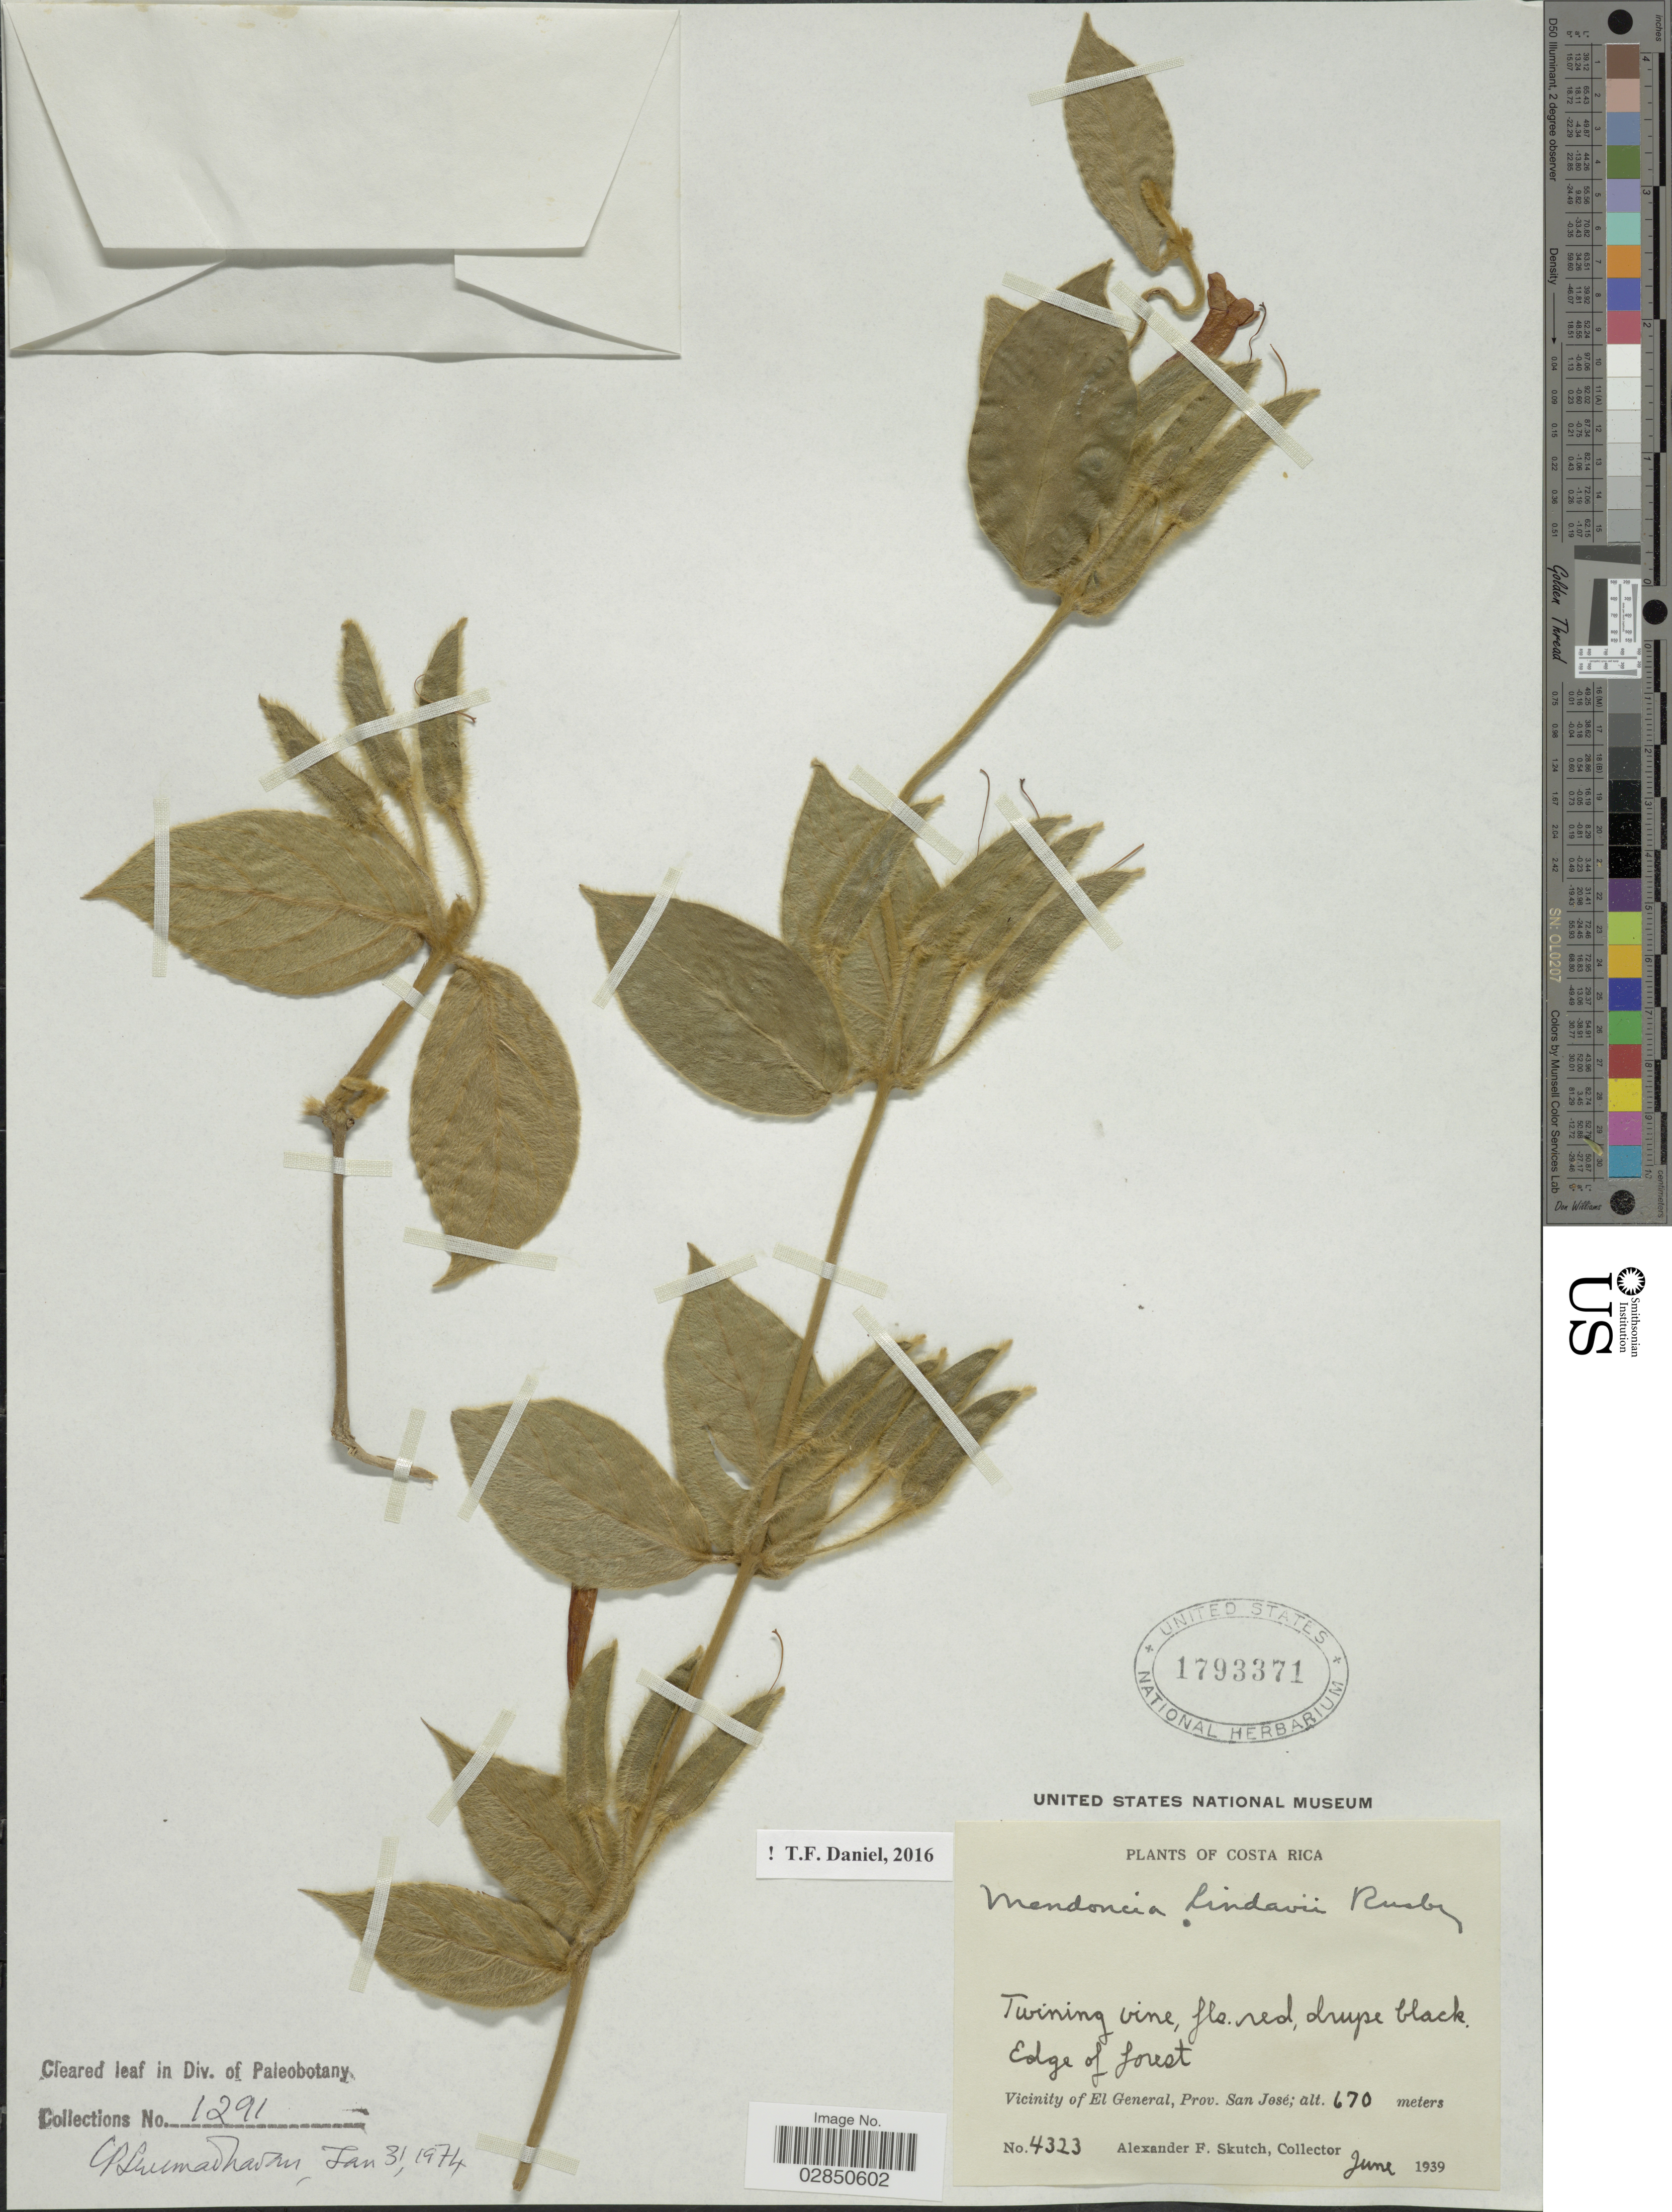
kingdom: Plantae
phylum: Tracheophyta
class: Magnoliopsida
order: Lamiales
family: Acanthaceae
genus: Mendoncia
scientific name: Mendoncia lindavii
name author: Rusby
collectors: A. F. Skutch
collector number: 4323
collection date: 1939-06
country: Costa Rica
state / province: San José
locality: Vicinity of El General, Prov. San José.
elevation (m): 670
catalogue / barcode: US 1793371